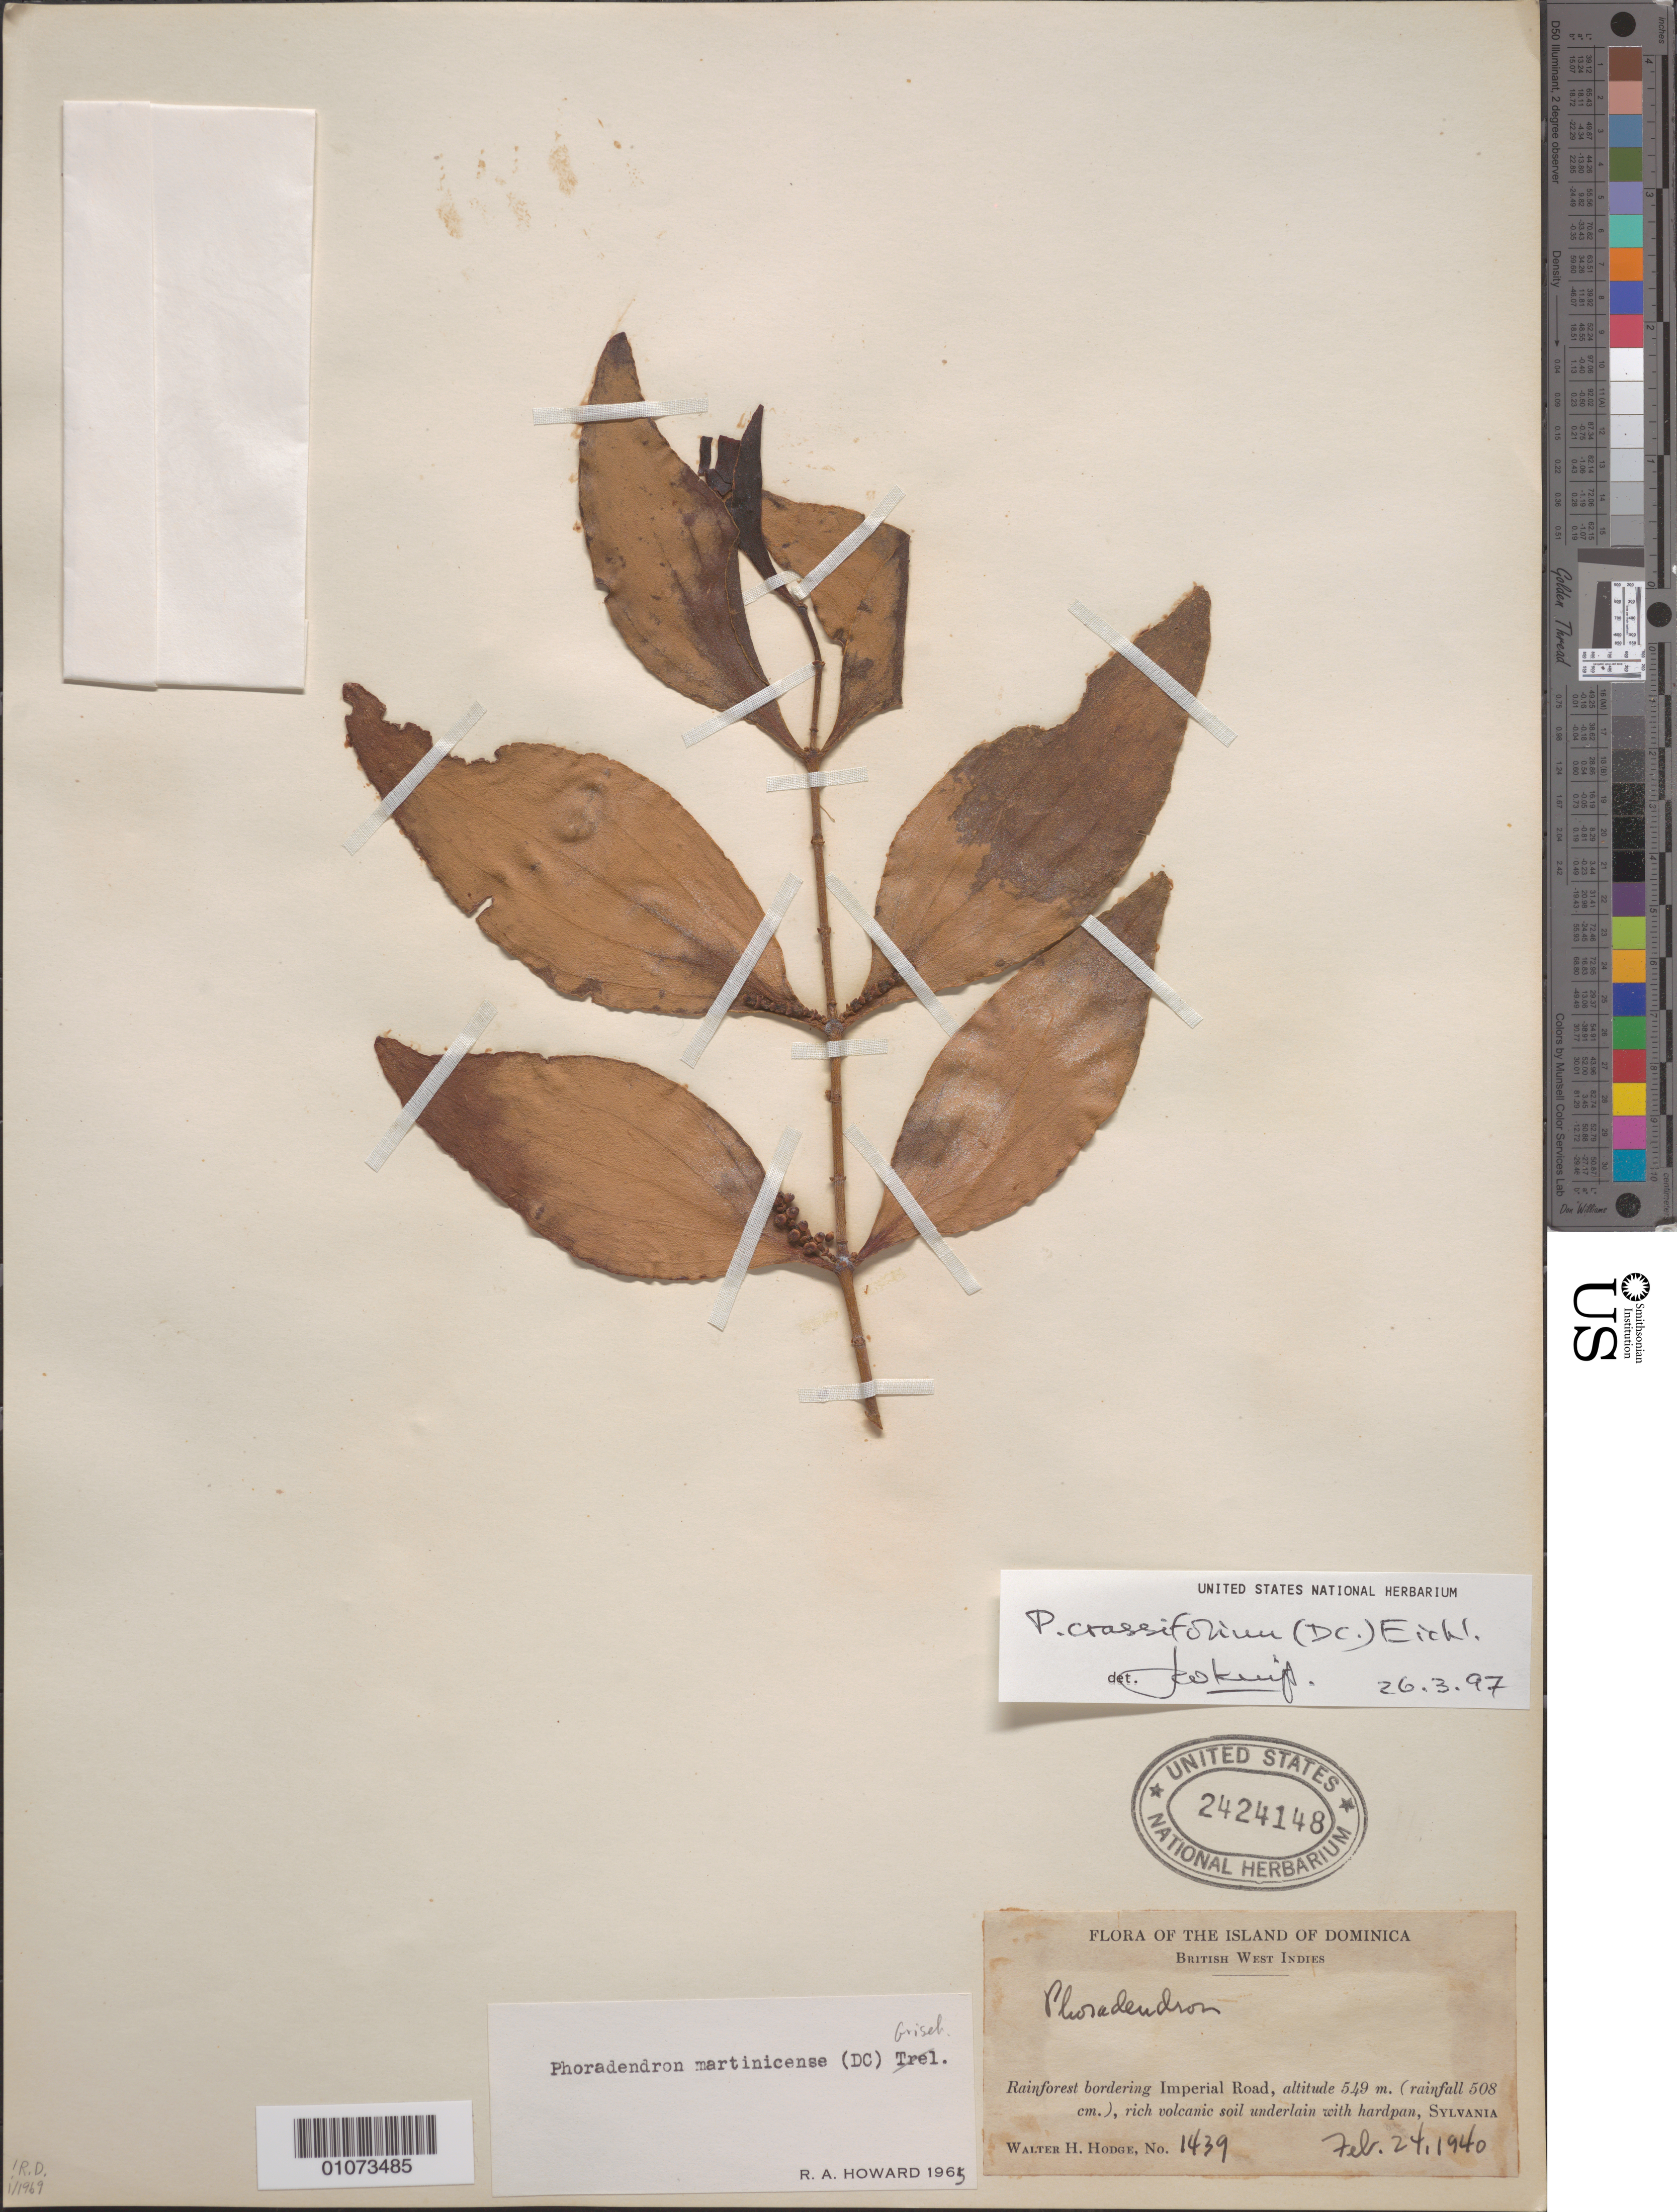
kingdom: Plantae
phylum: Tracheophyta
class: Magnoliopsida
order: Santalales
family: Viscaceae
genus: Phoradendron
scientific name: Phoradendron crassifolium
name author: (Pohl ex DC.) Eichler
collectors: W. Hodge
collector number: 1439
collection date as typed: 24 Feb 1940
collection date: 1940-02-24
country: Dominica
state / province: St. Paul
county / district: Sylvania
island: Dominica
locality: Sylvania, rainforest bordering Imperial Road.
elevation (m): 549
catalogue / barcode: US 2424148